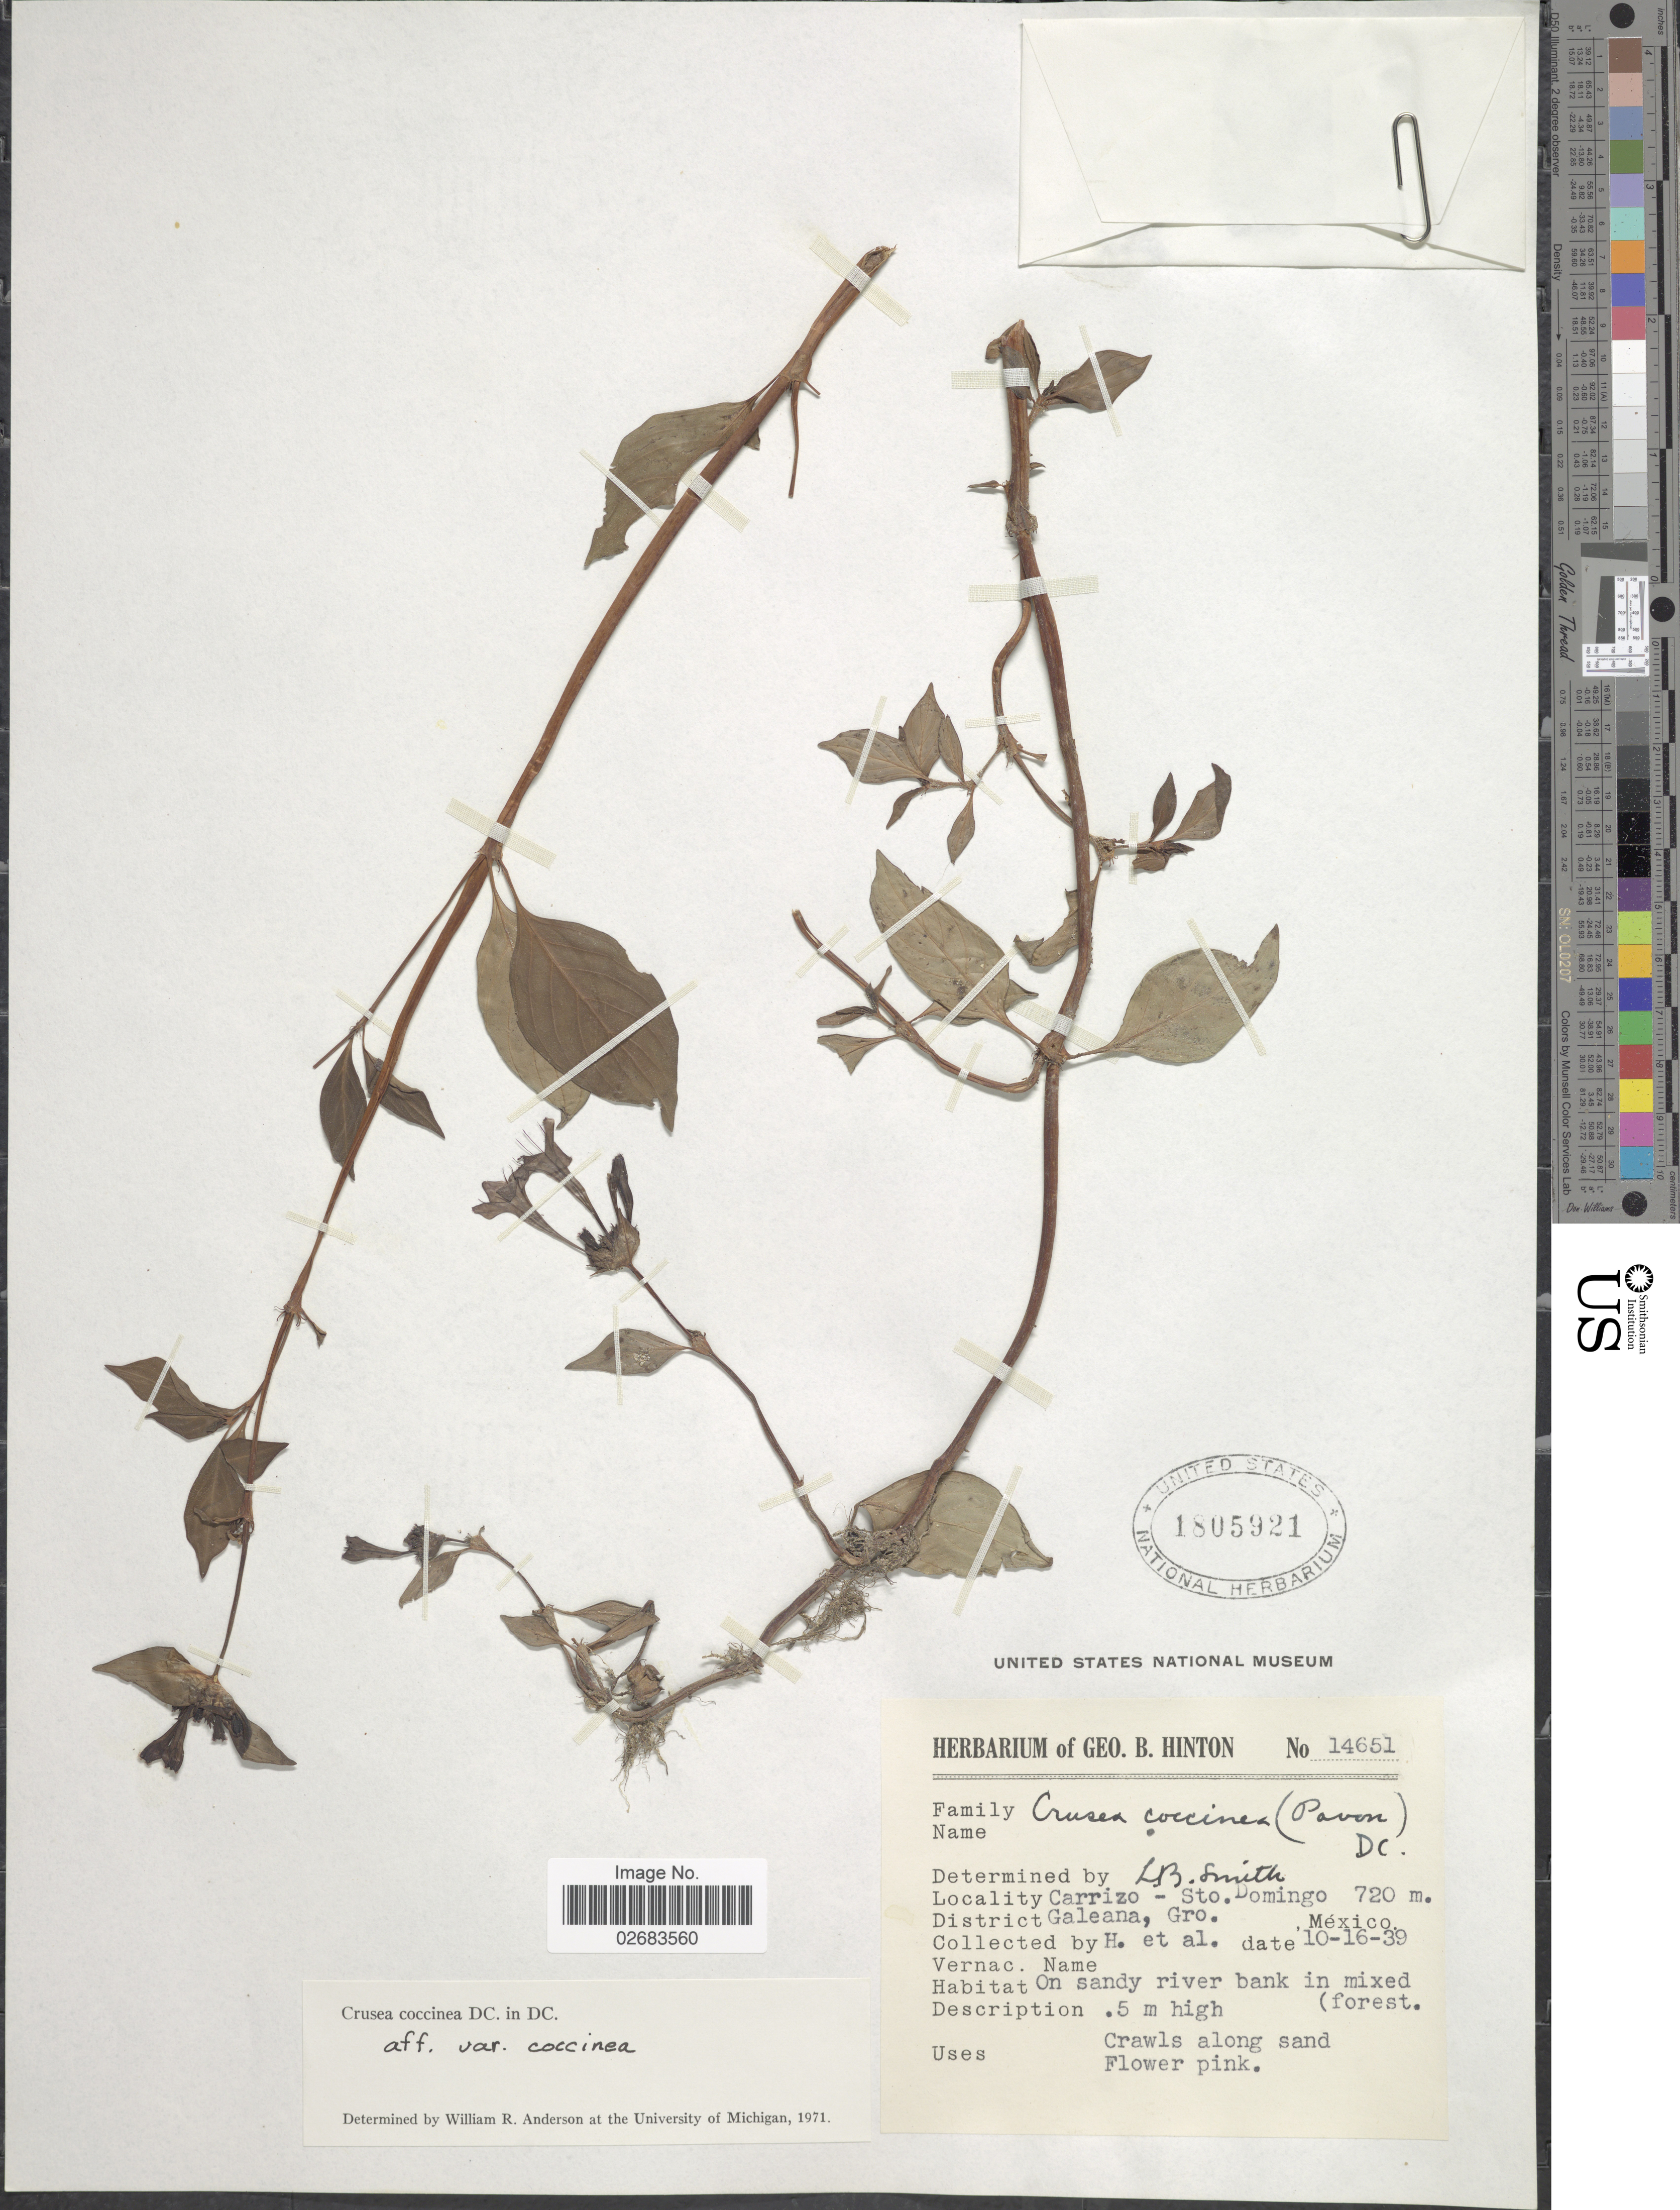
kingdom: Plantae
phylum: Tracheophyta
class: Magnoliopsida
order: Gentianales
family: Rubiaceae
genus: Crusea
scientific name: Crusea coccinea var. coccinea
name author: DC.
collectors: G. B. Hinton & et al.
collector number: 14651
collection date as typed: Transcribed d/m/y: 16/10/39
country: Mexico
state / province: Guerrero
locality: Carrizo - Sto. Domingo. District Galeana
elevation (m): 720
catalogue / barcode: US 1805921